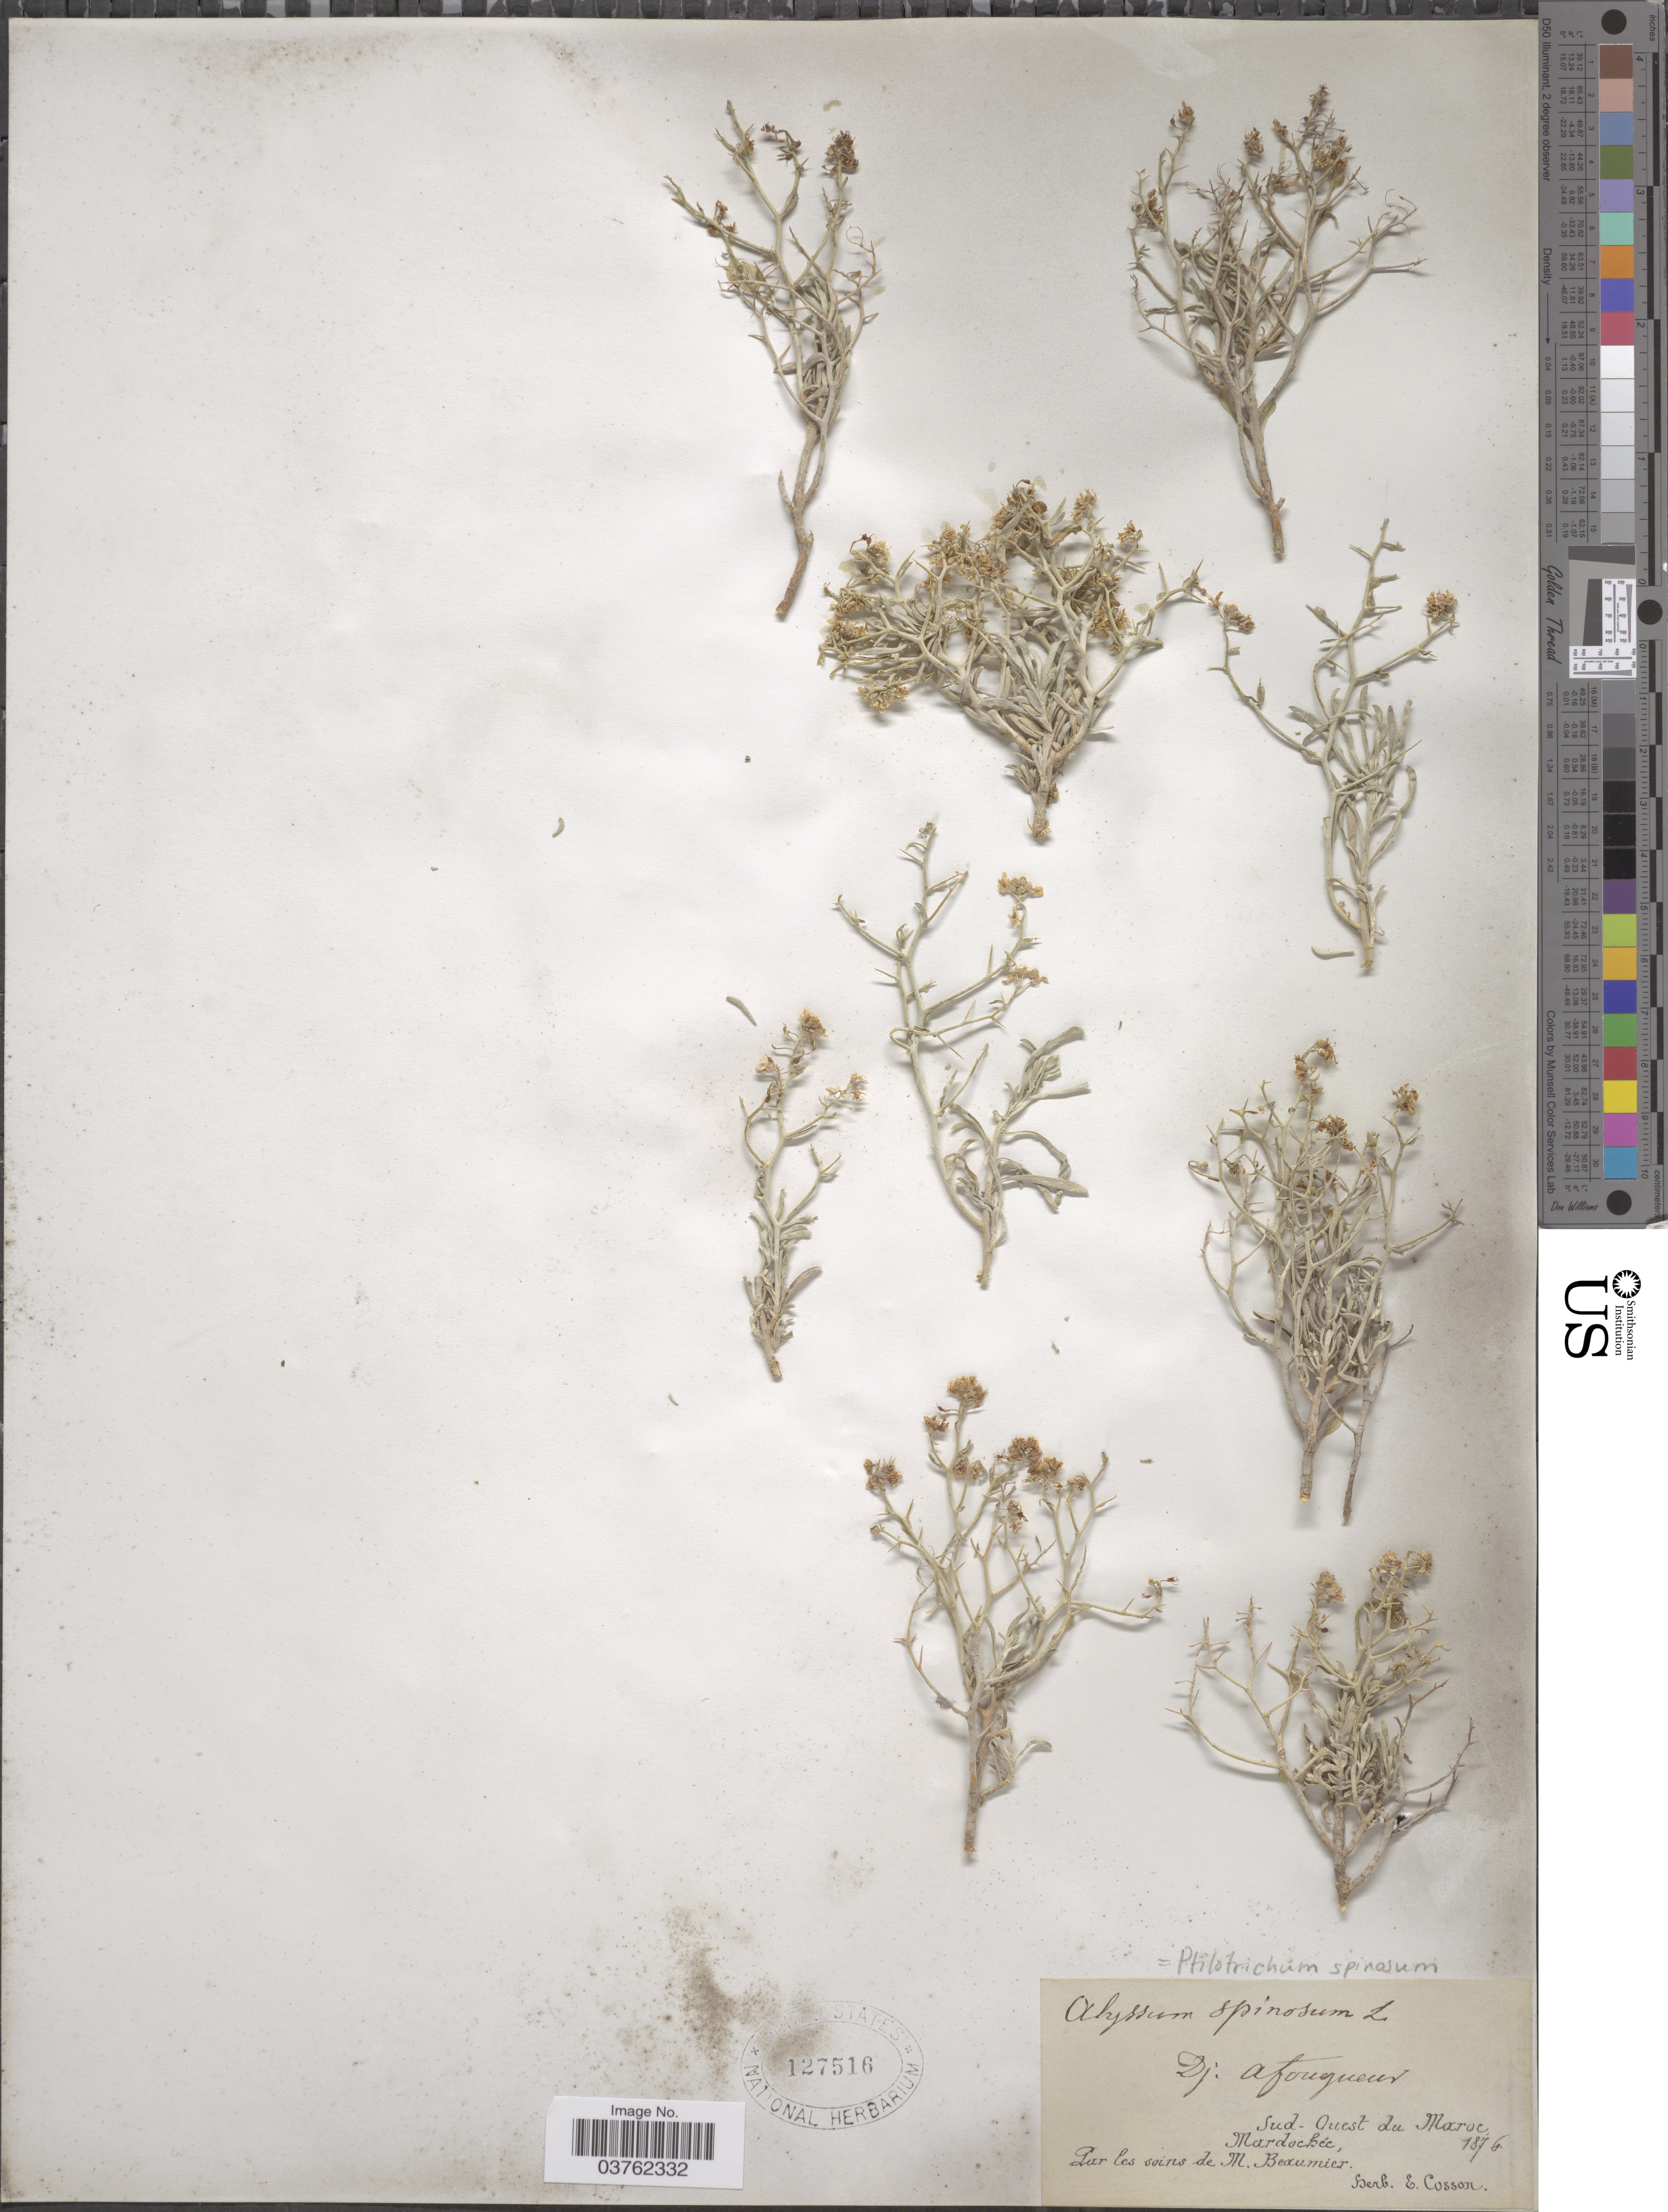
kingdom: Plantae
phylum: Tracheophyta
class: Magnoliopsida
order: Brassicales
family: Brassicaceae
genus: Ptilotrichum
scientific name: Ptilotrichum spinosum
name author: Boiss.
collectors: Mardochee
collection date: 1876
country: Morocco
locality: Sud-Ouest du Maroc.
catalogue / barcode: US 127516